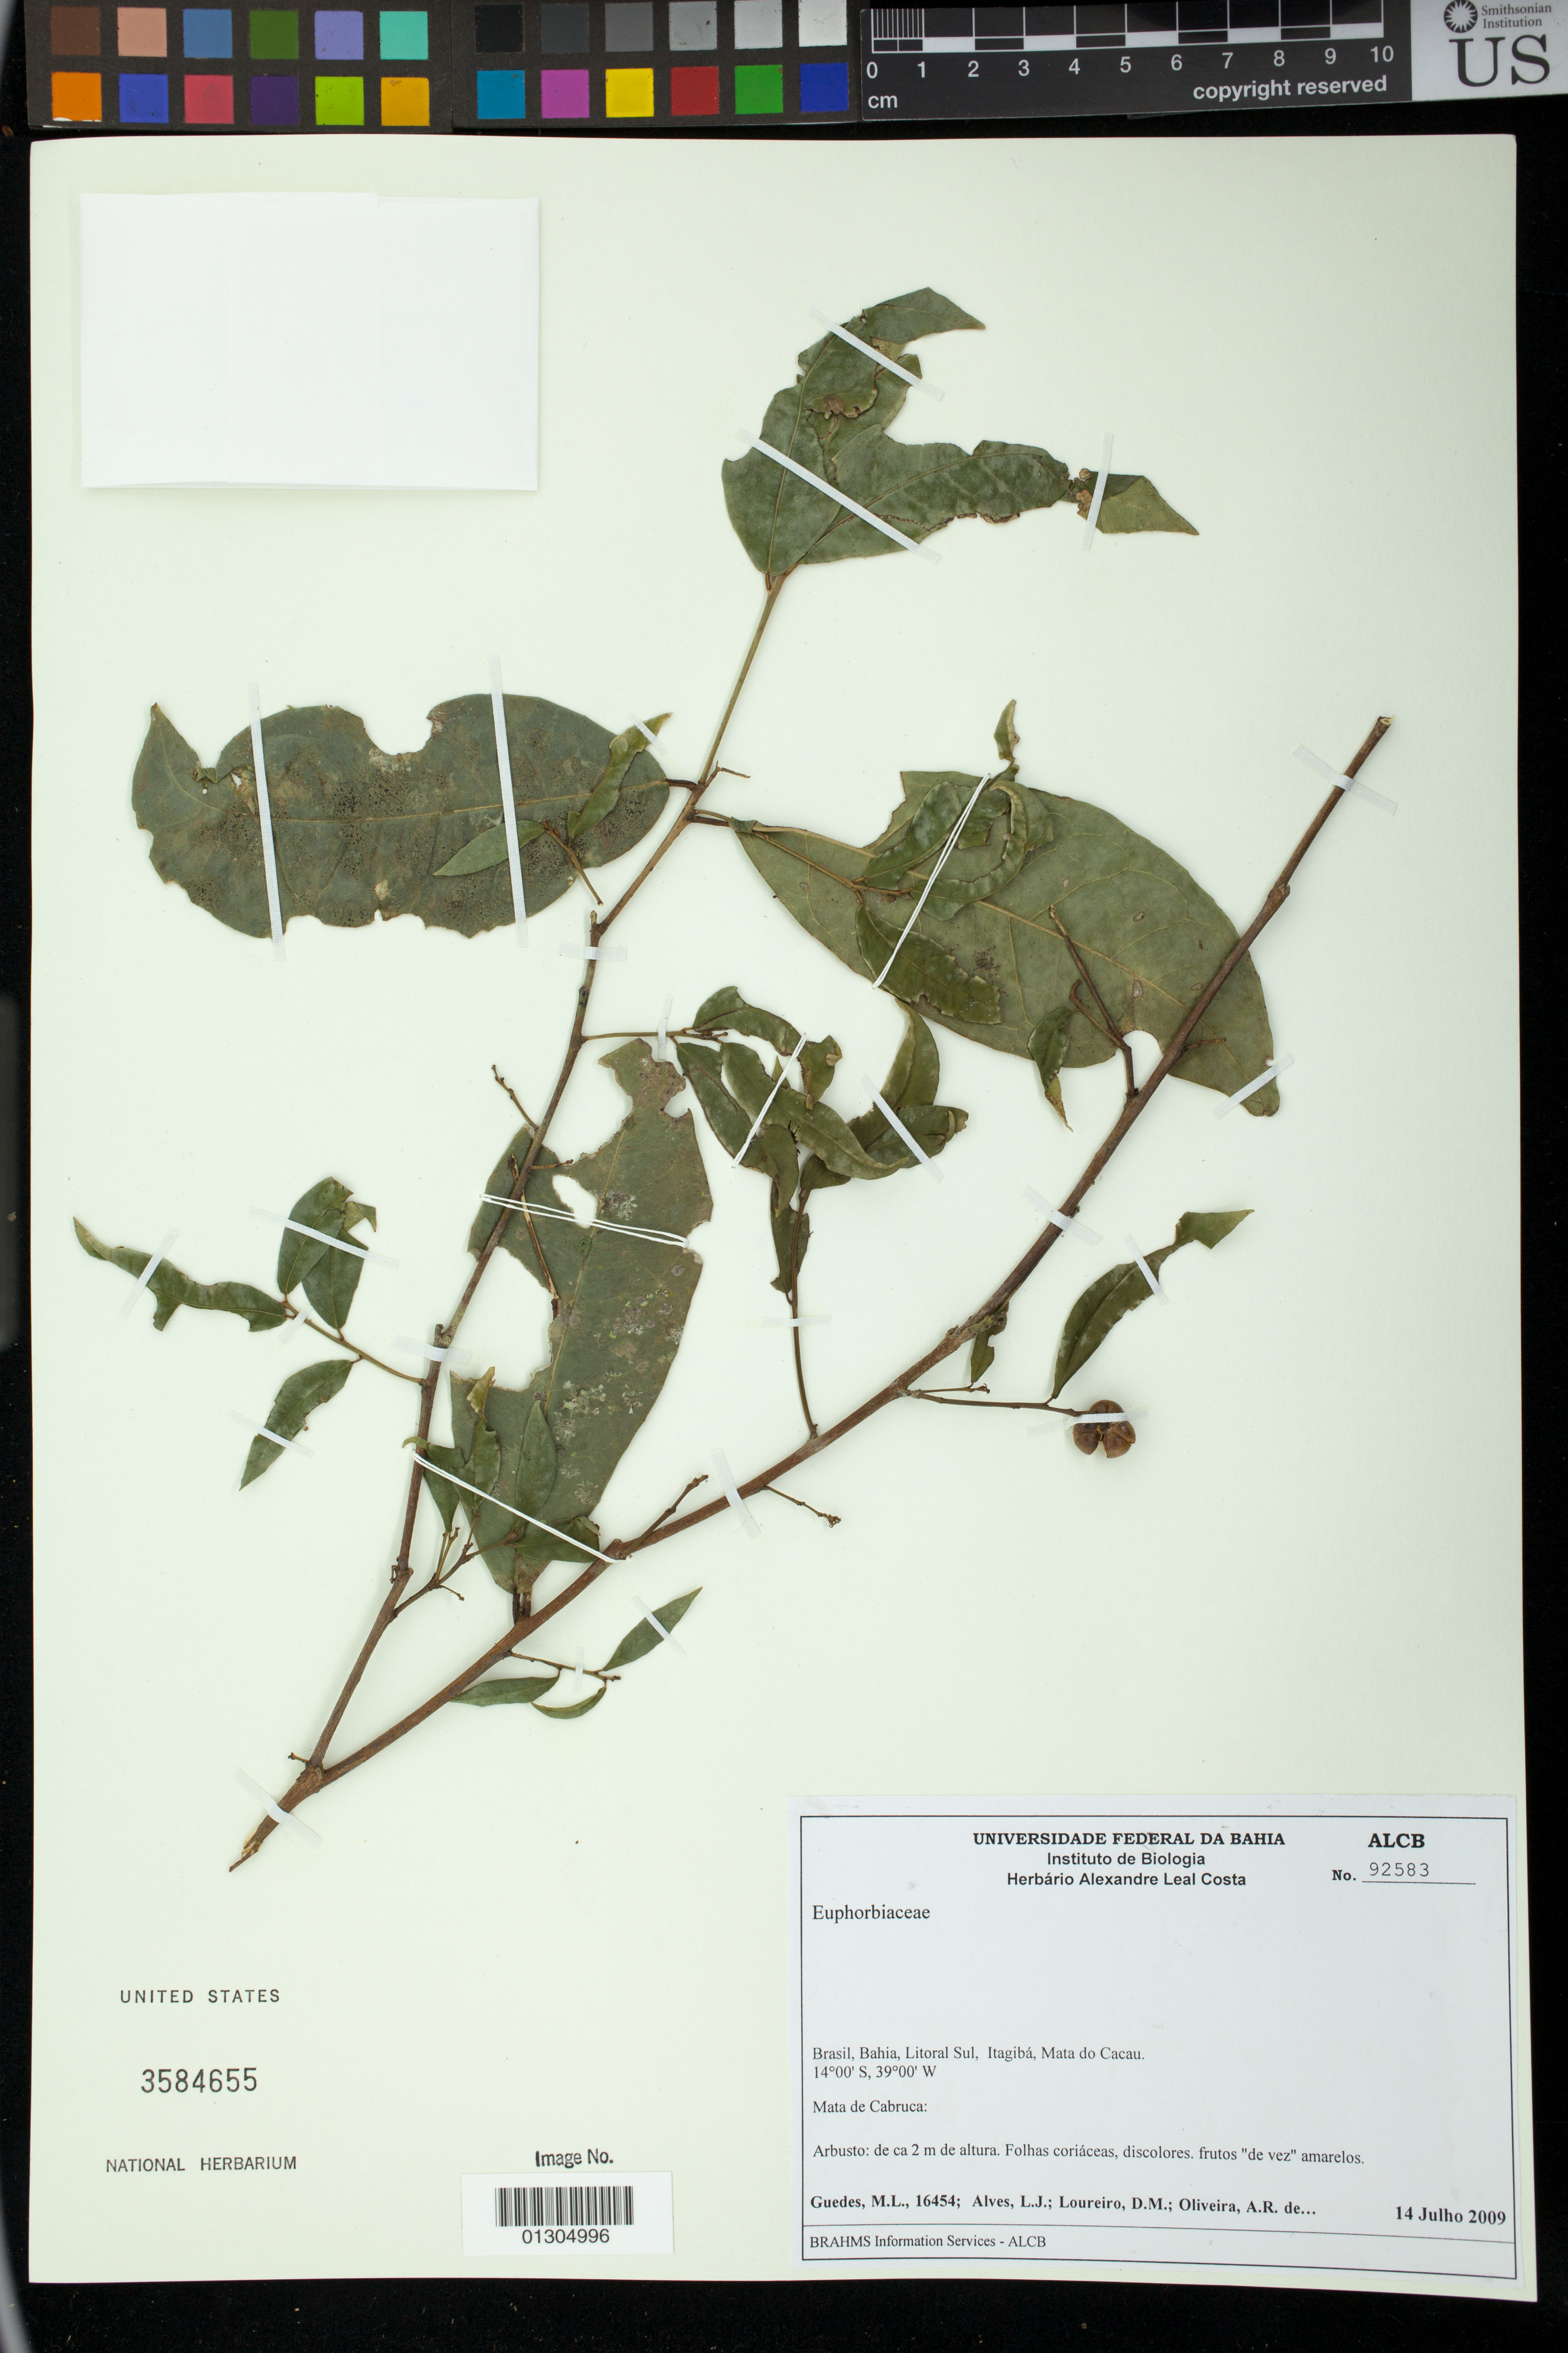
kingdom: Plantae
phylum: Tracheophyta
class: Magnoliopsida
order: Malpighiales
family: Euphorbiaceae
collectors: M. L. Guedes, L. J. Alves, D. Loureiro & A. Oliveira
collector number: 16454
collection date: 2009-07-14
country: Brazil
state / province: Bahia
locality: Litoral Sul, Itagiba, Mata do Cacau.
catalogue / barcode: US 3584655